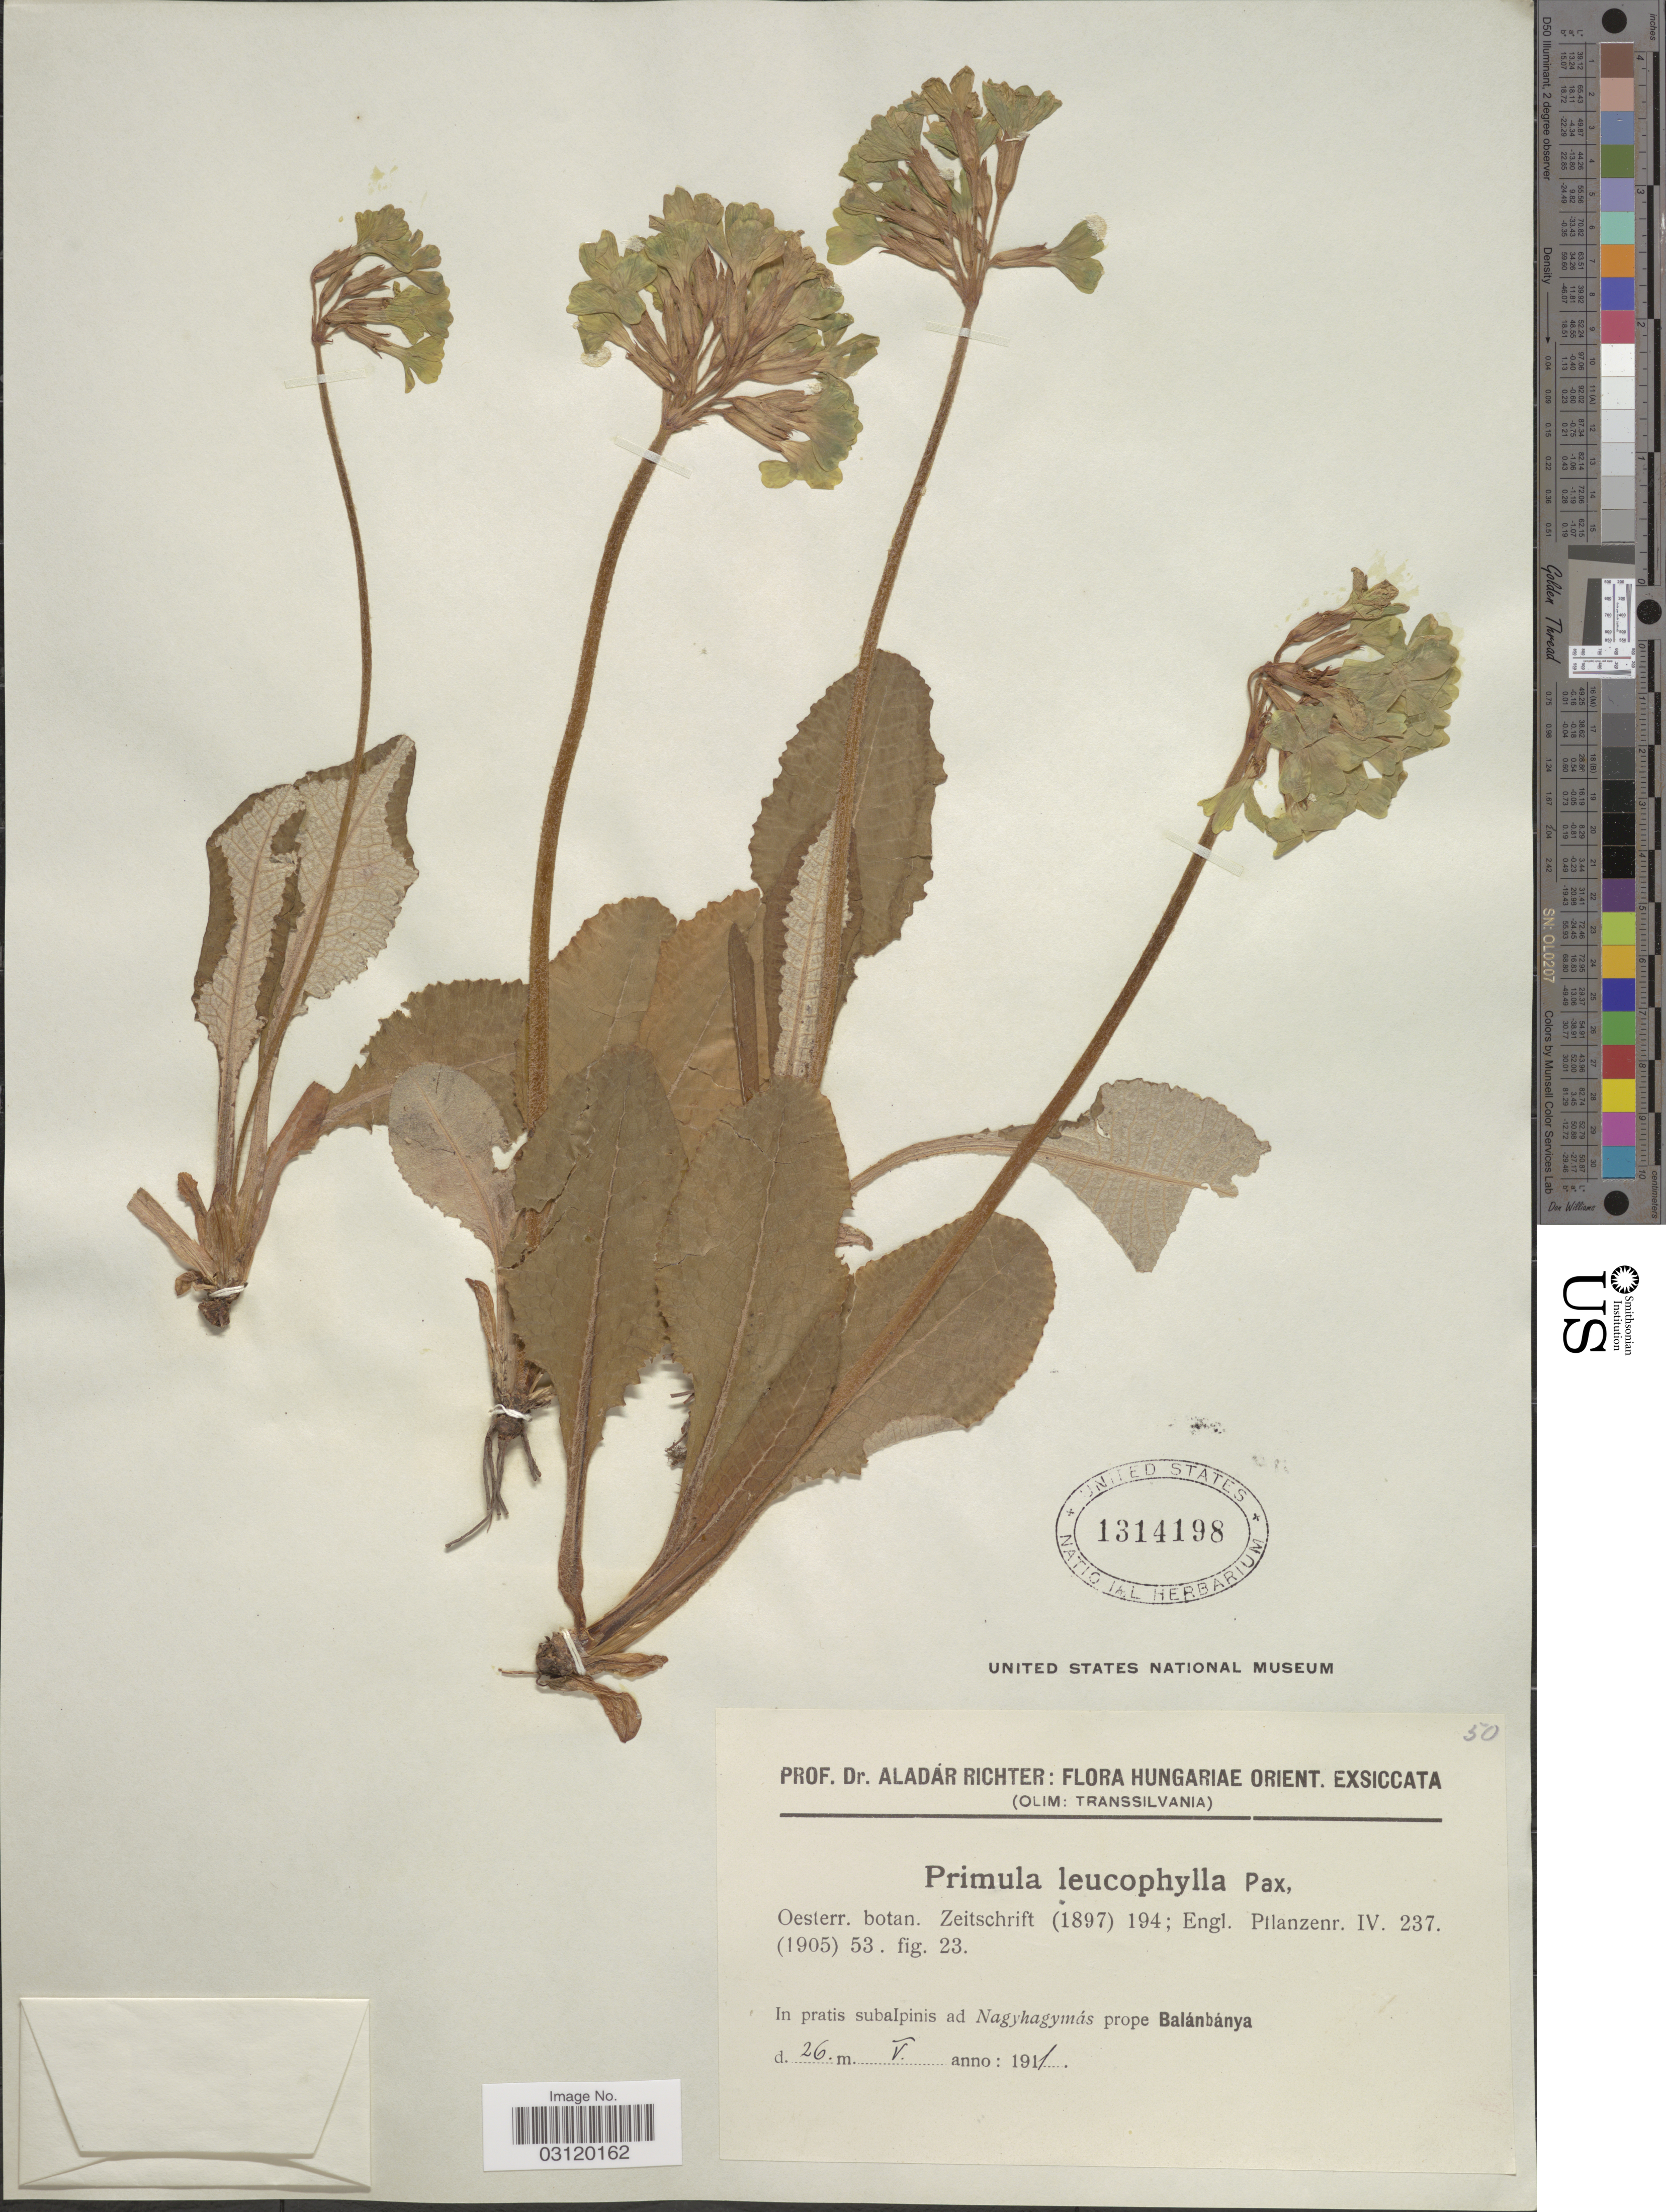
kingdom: Plantae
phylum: Tracheophyta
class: Magnoliopsida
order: Ericales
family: Primulaceae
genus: Primula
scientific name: Primula leucophylla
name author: Pax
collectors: A. Richter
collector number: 50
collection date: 1911-05-26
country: Hungary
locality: In pratis subalpinis ad Ngayhagymás prope Balánbánya.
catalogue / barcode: US 1314198